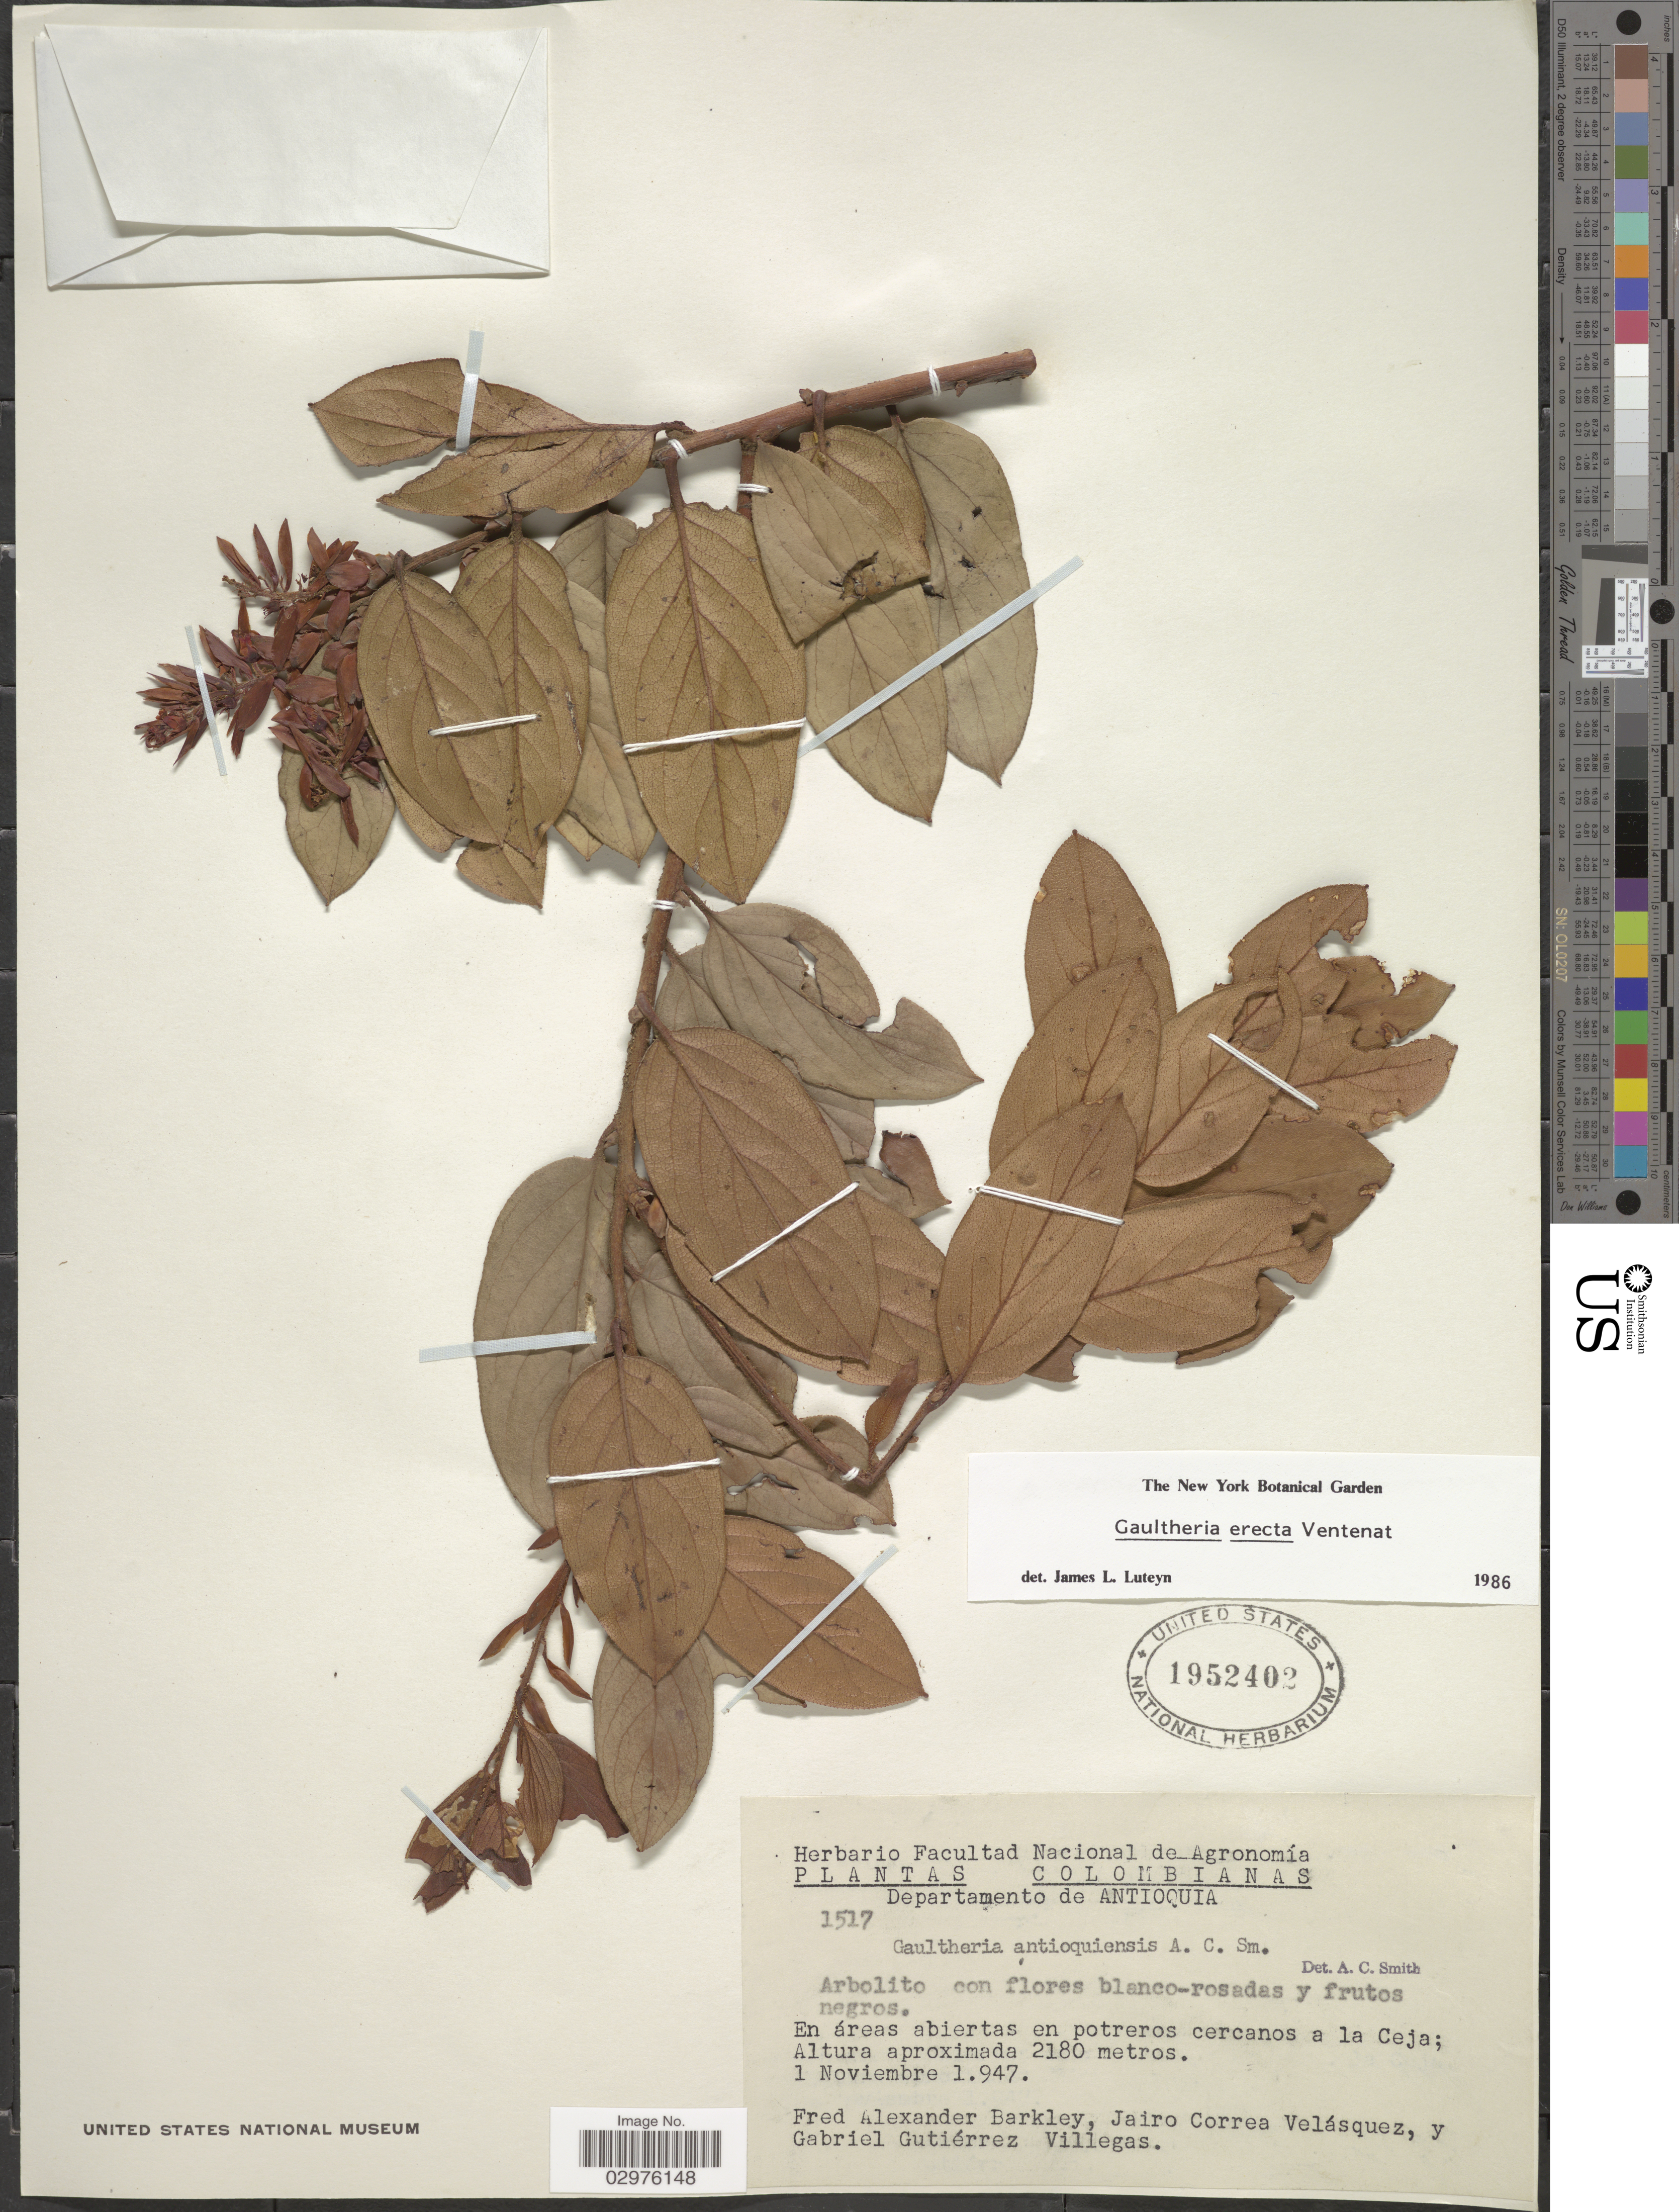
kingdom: Plantae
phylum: Tracheophyta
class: Magnoliopsida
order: Ericales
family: Ericaceae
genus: Gaultheria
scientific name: Gaultheria erecta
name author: Vent.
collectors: F. A. Barkley, J. Velasquez & G. Gutiérrez V.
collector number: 1517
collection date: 1947-11-01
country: Colombia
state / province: Antioquia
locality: Departamento de Antioquia. En áreas abiertas en potreros cercanos a la Ceja.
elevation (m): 2180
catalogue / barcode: US 1952402